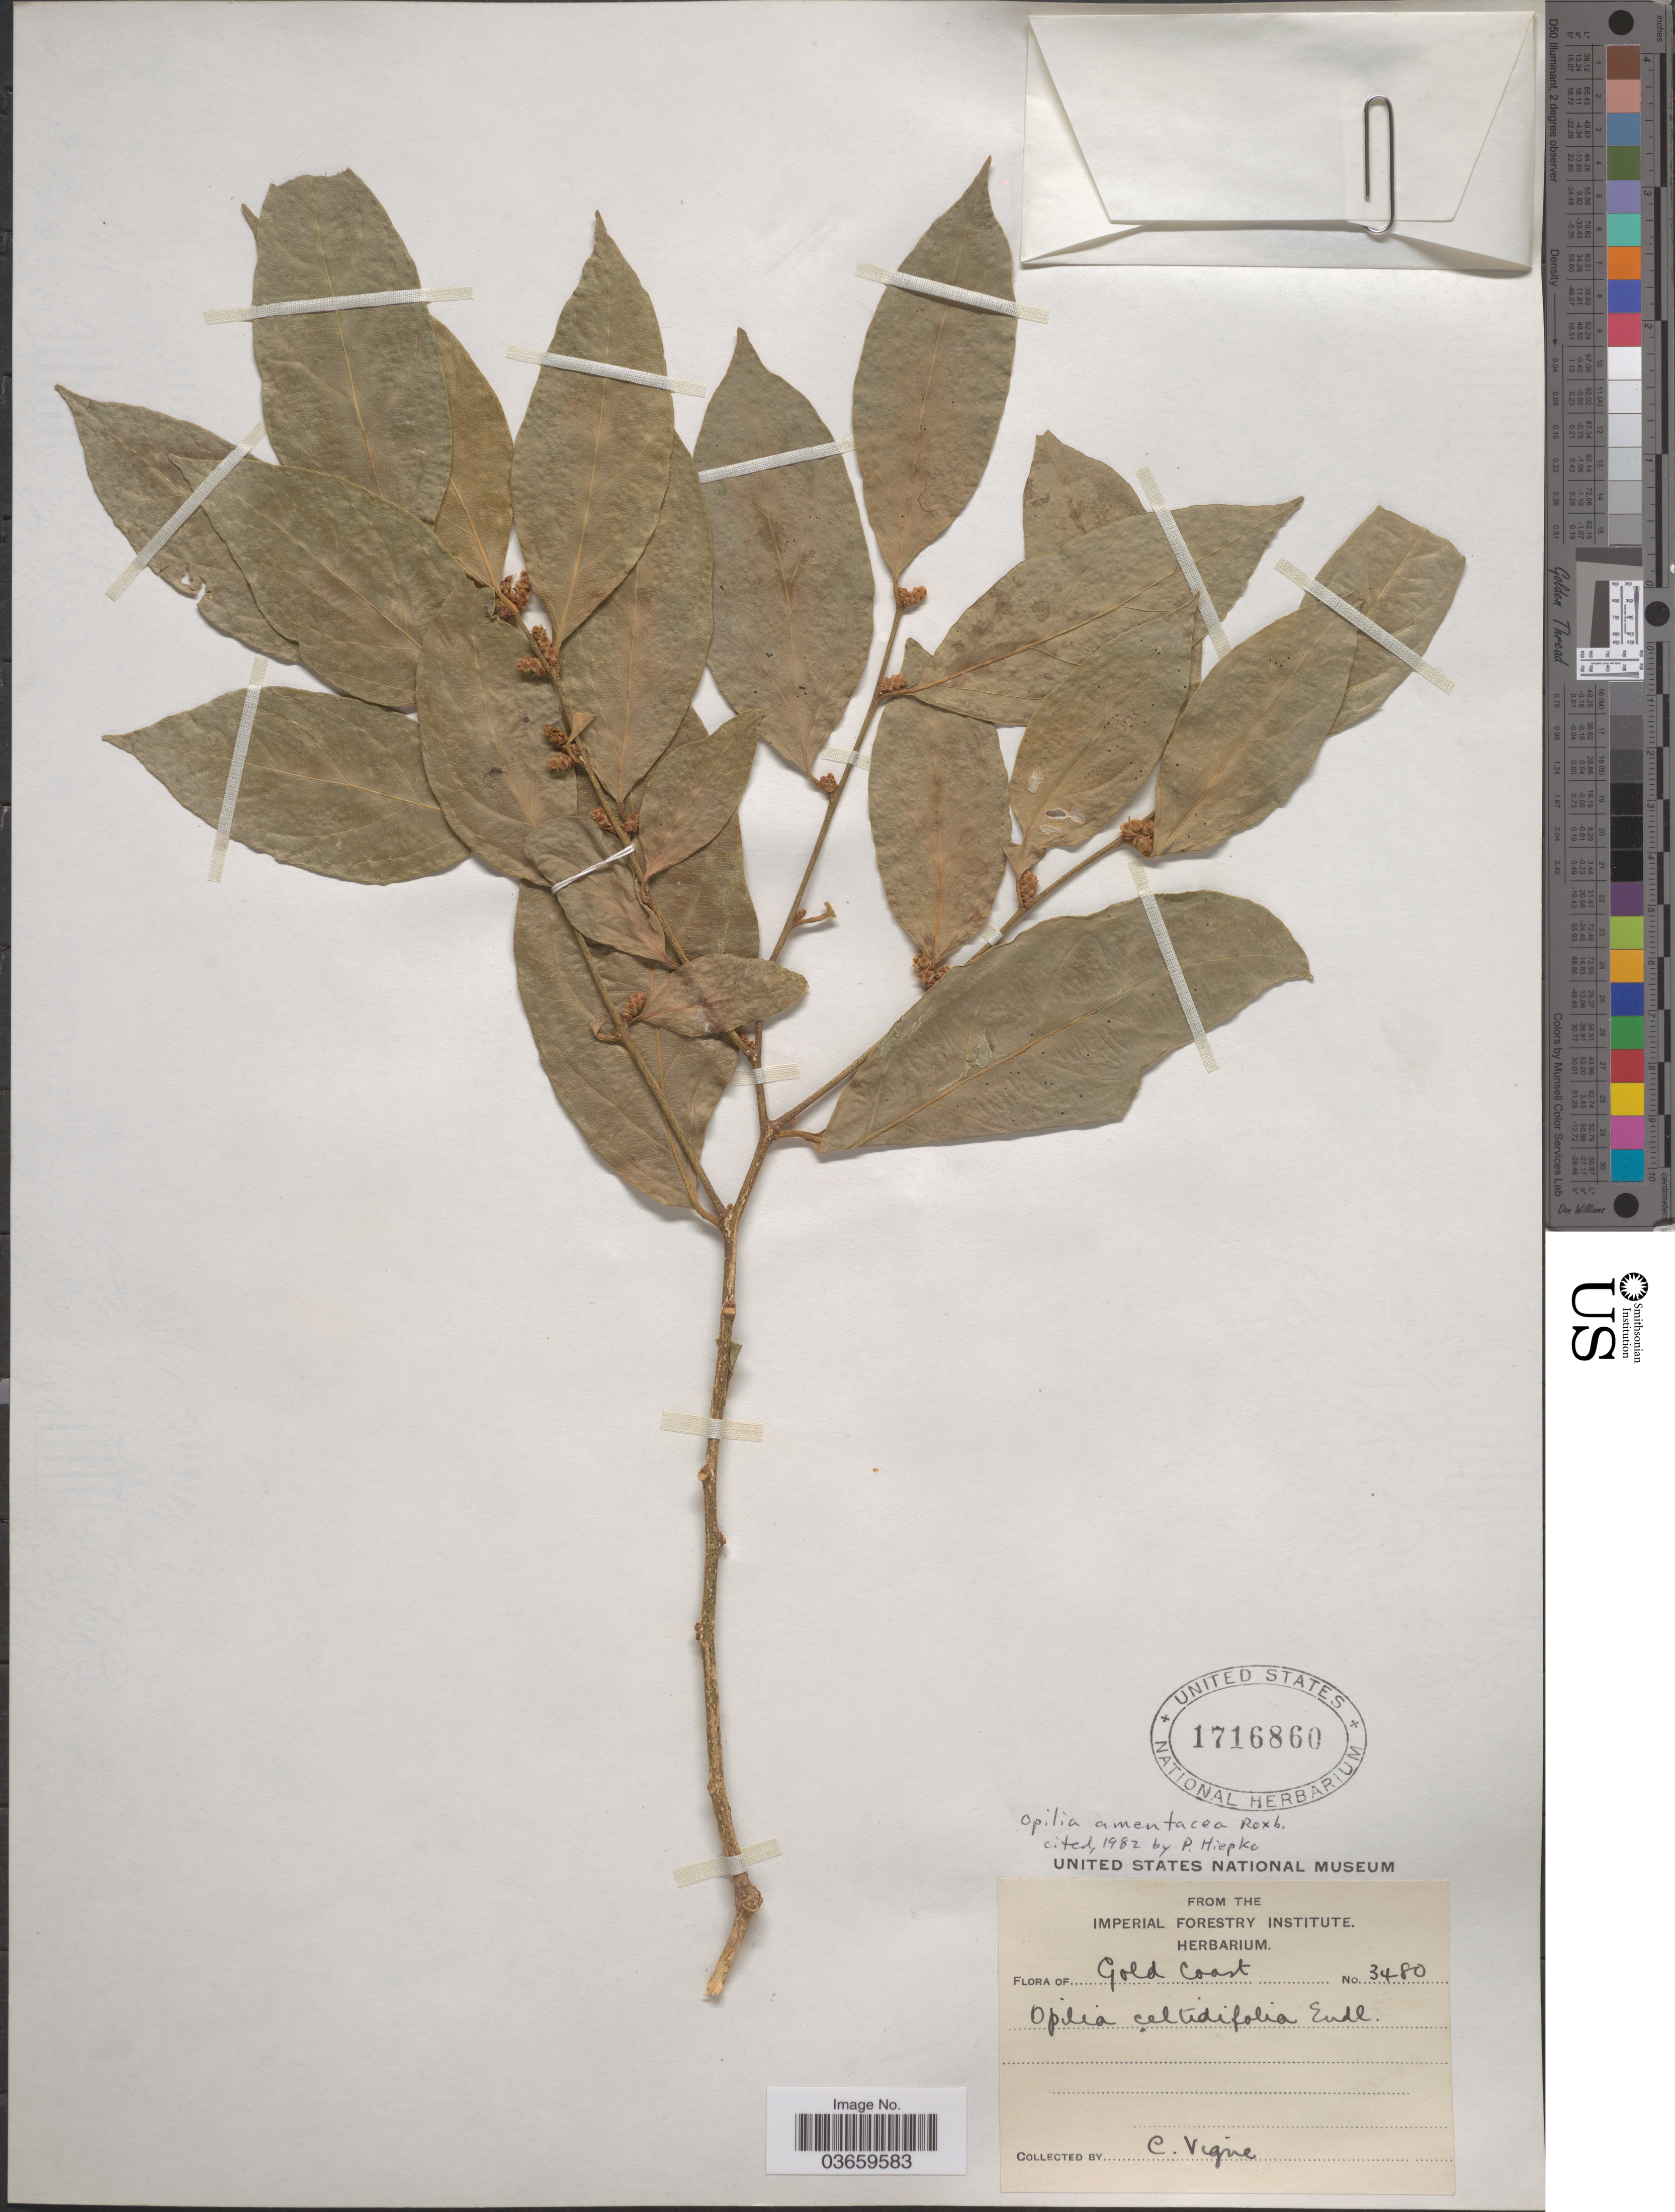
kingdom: Plantae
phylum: Tracheophyta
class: Magnoliopsida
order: Santalales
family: Opiliaceae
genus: Opilia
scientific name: Opilia amentacea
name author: Roxb.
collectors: C. Vigne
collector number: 3480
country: Ghana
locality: Gold Coast.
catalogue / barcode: US 1716860